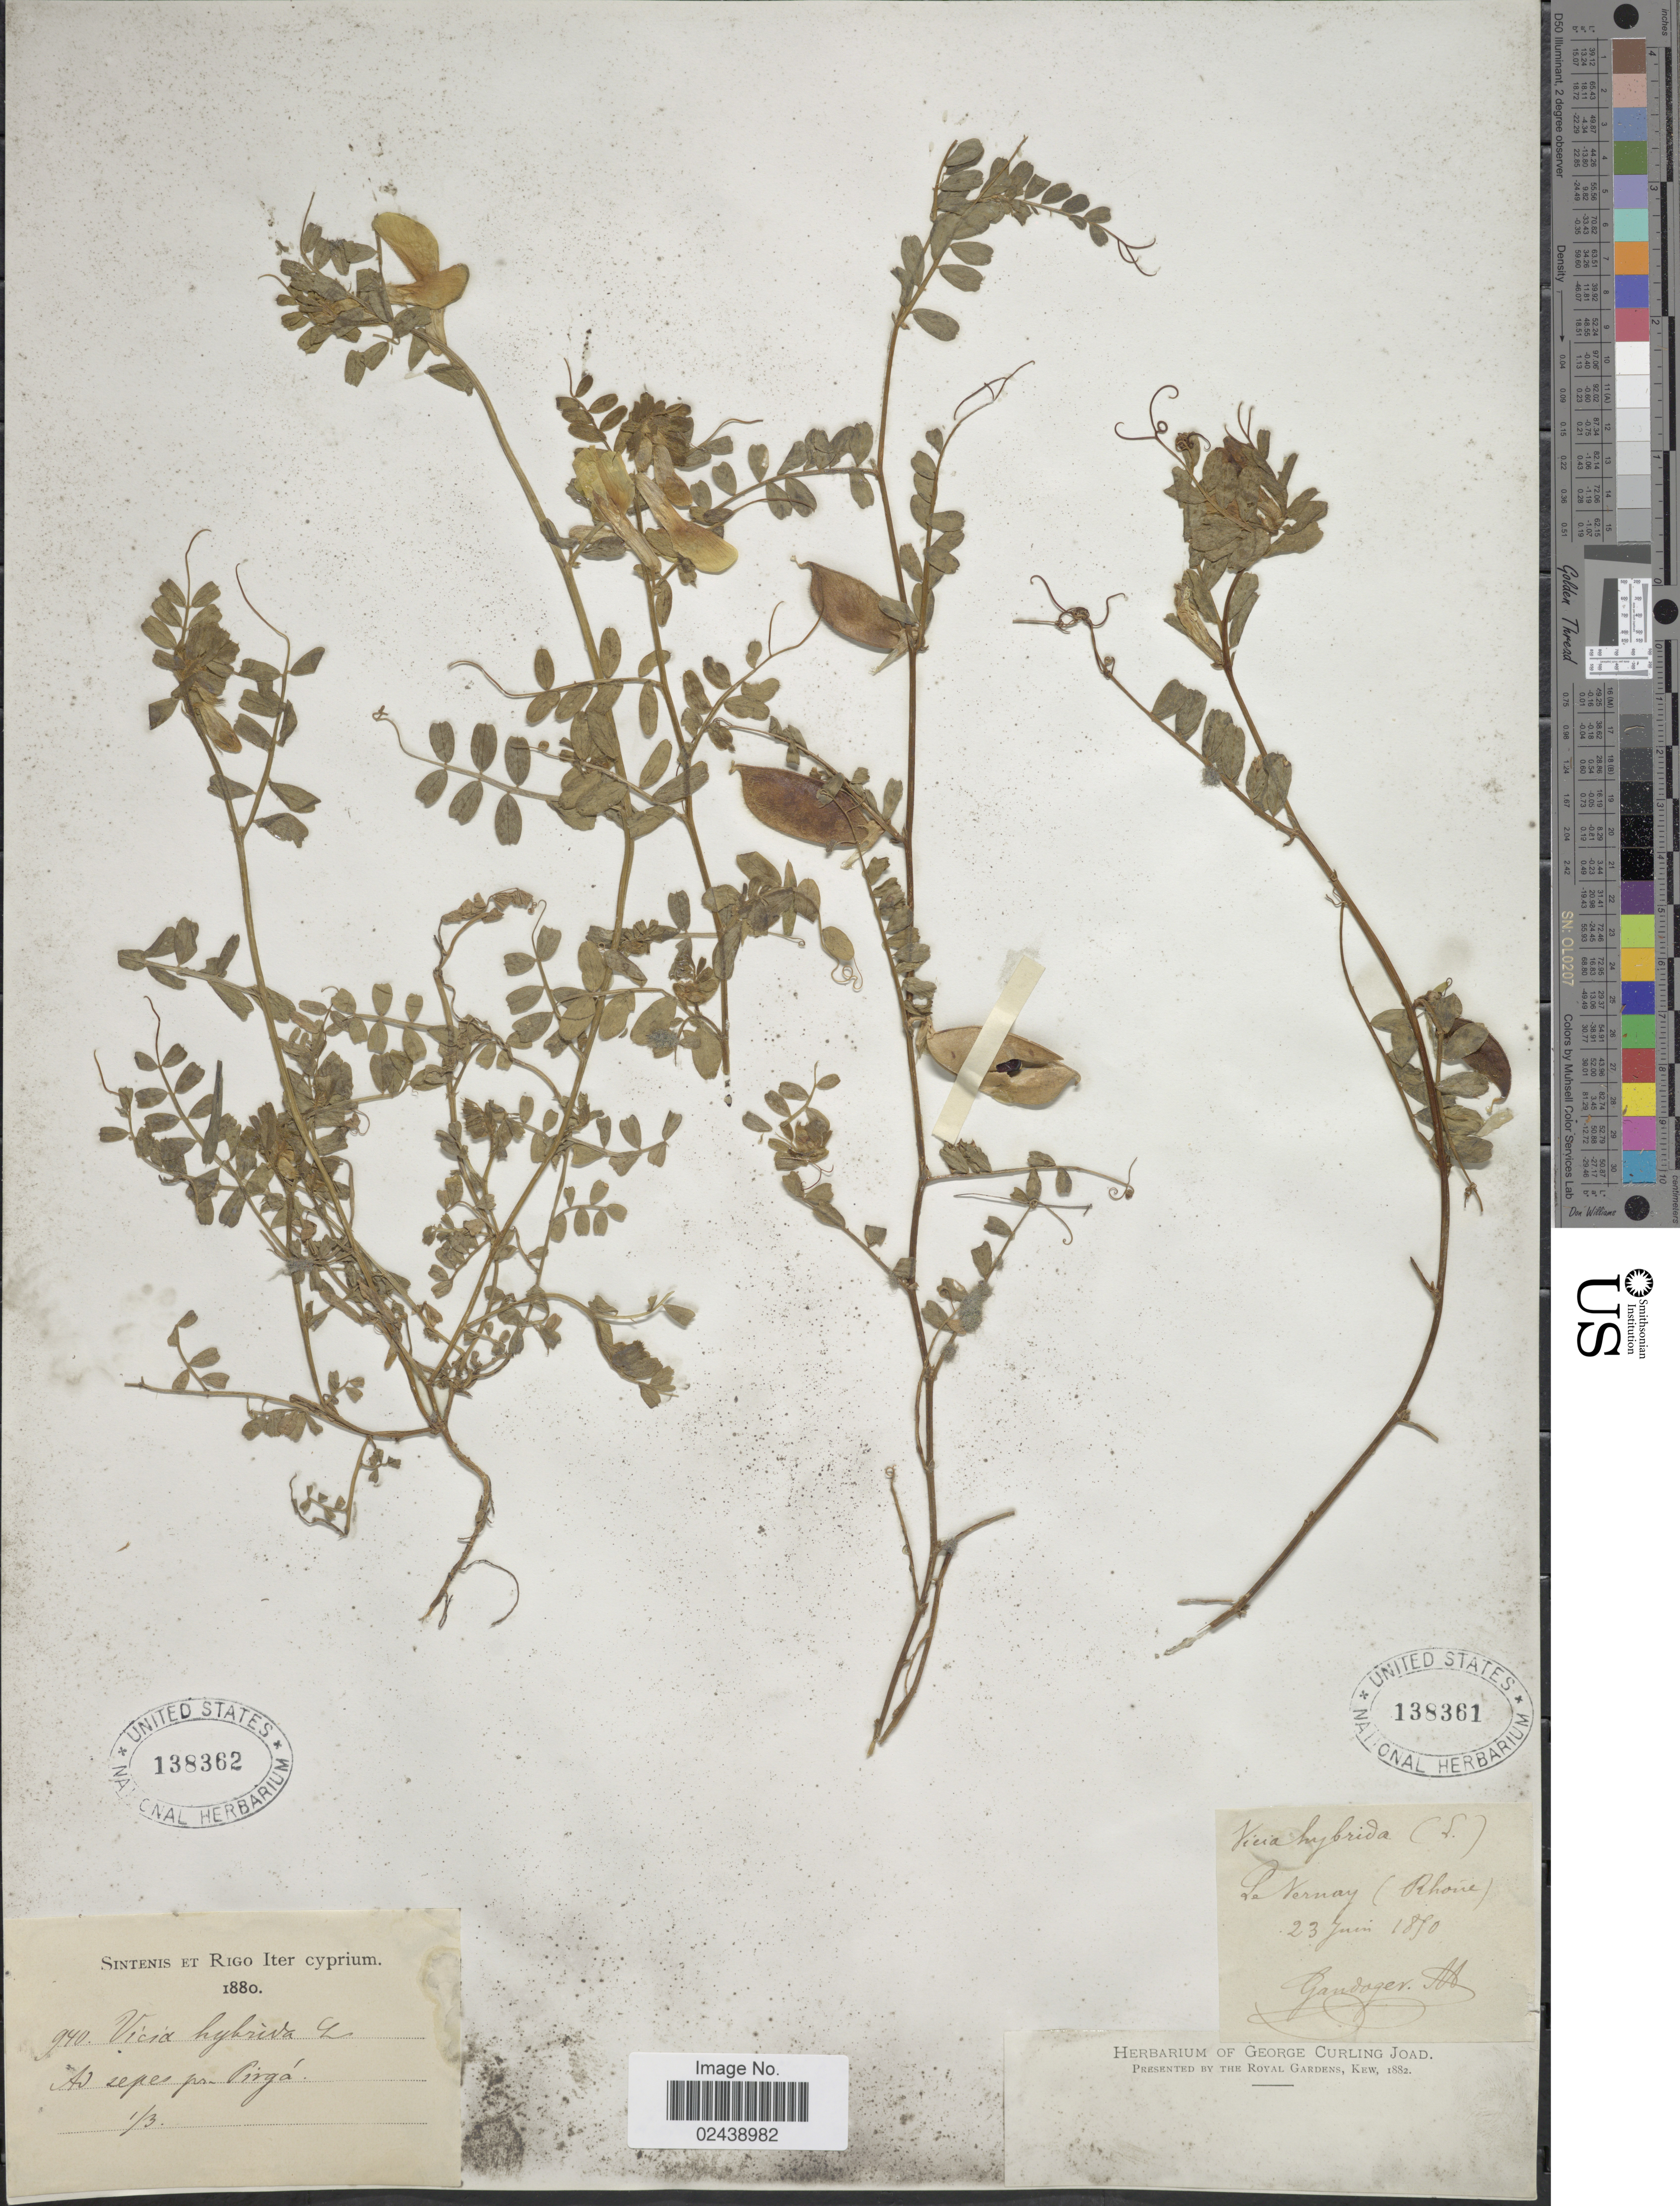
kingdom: Plantae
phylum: Tracheophyta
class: Magnoliopsida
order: Fabales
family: Fabaceae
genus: Vicia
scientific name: Vicia hybrida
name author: L.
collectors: M. Gandoger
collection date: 1870-06-23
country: France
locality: Le Vernay (Rhone)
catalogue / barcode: US 138361